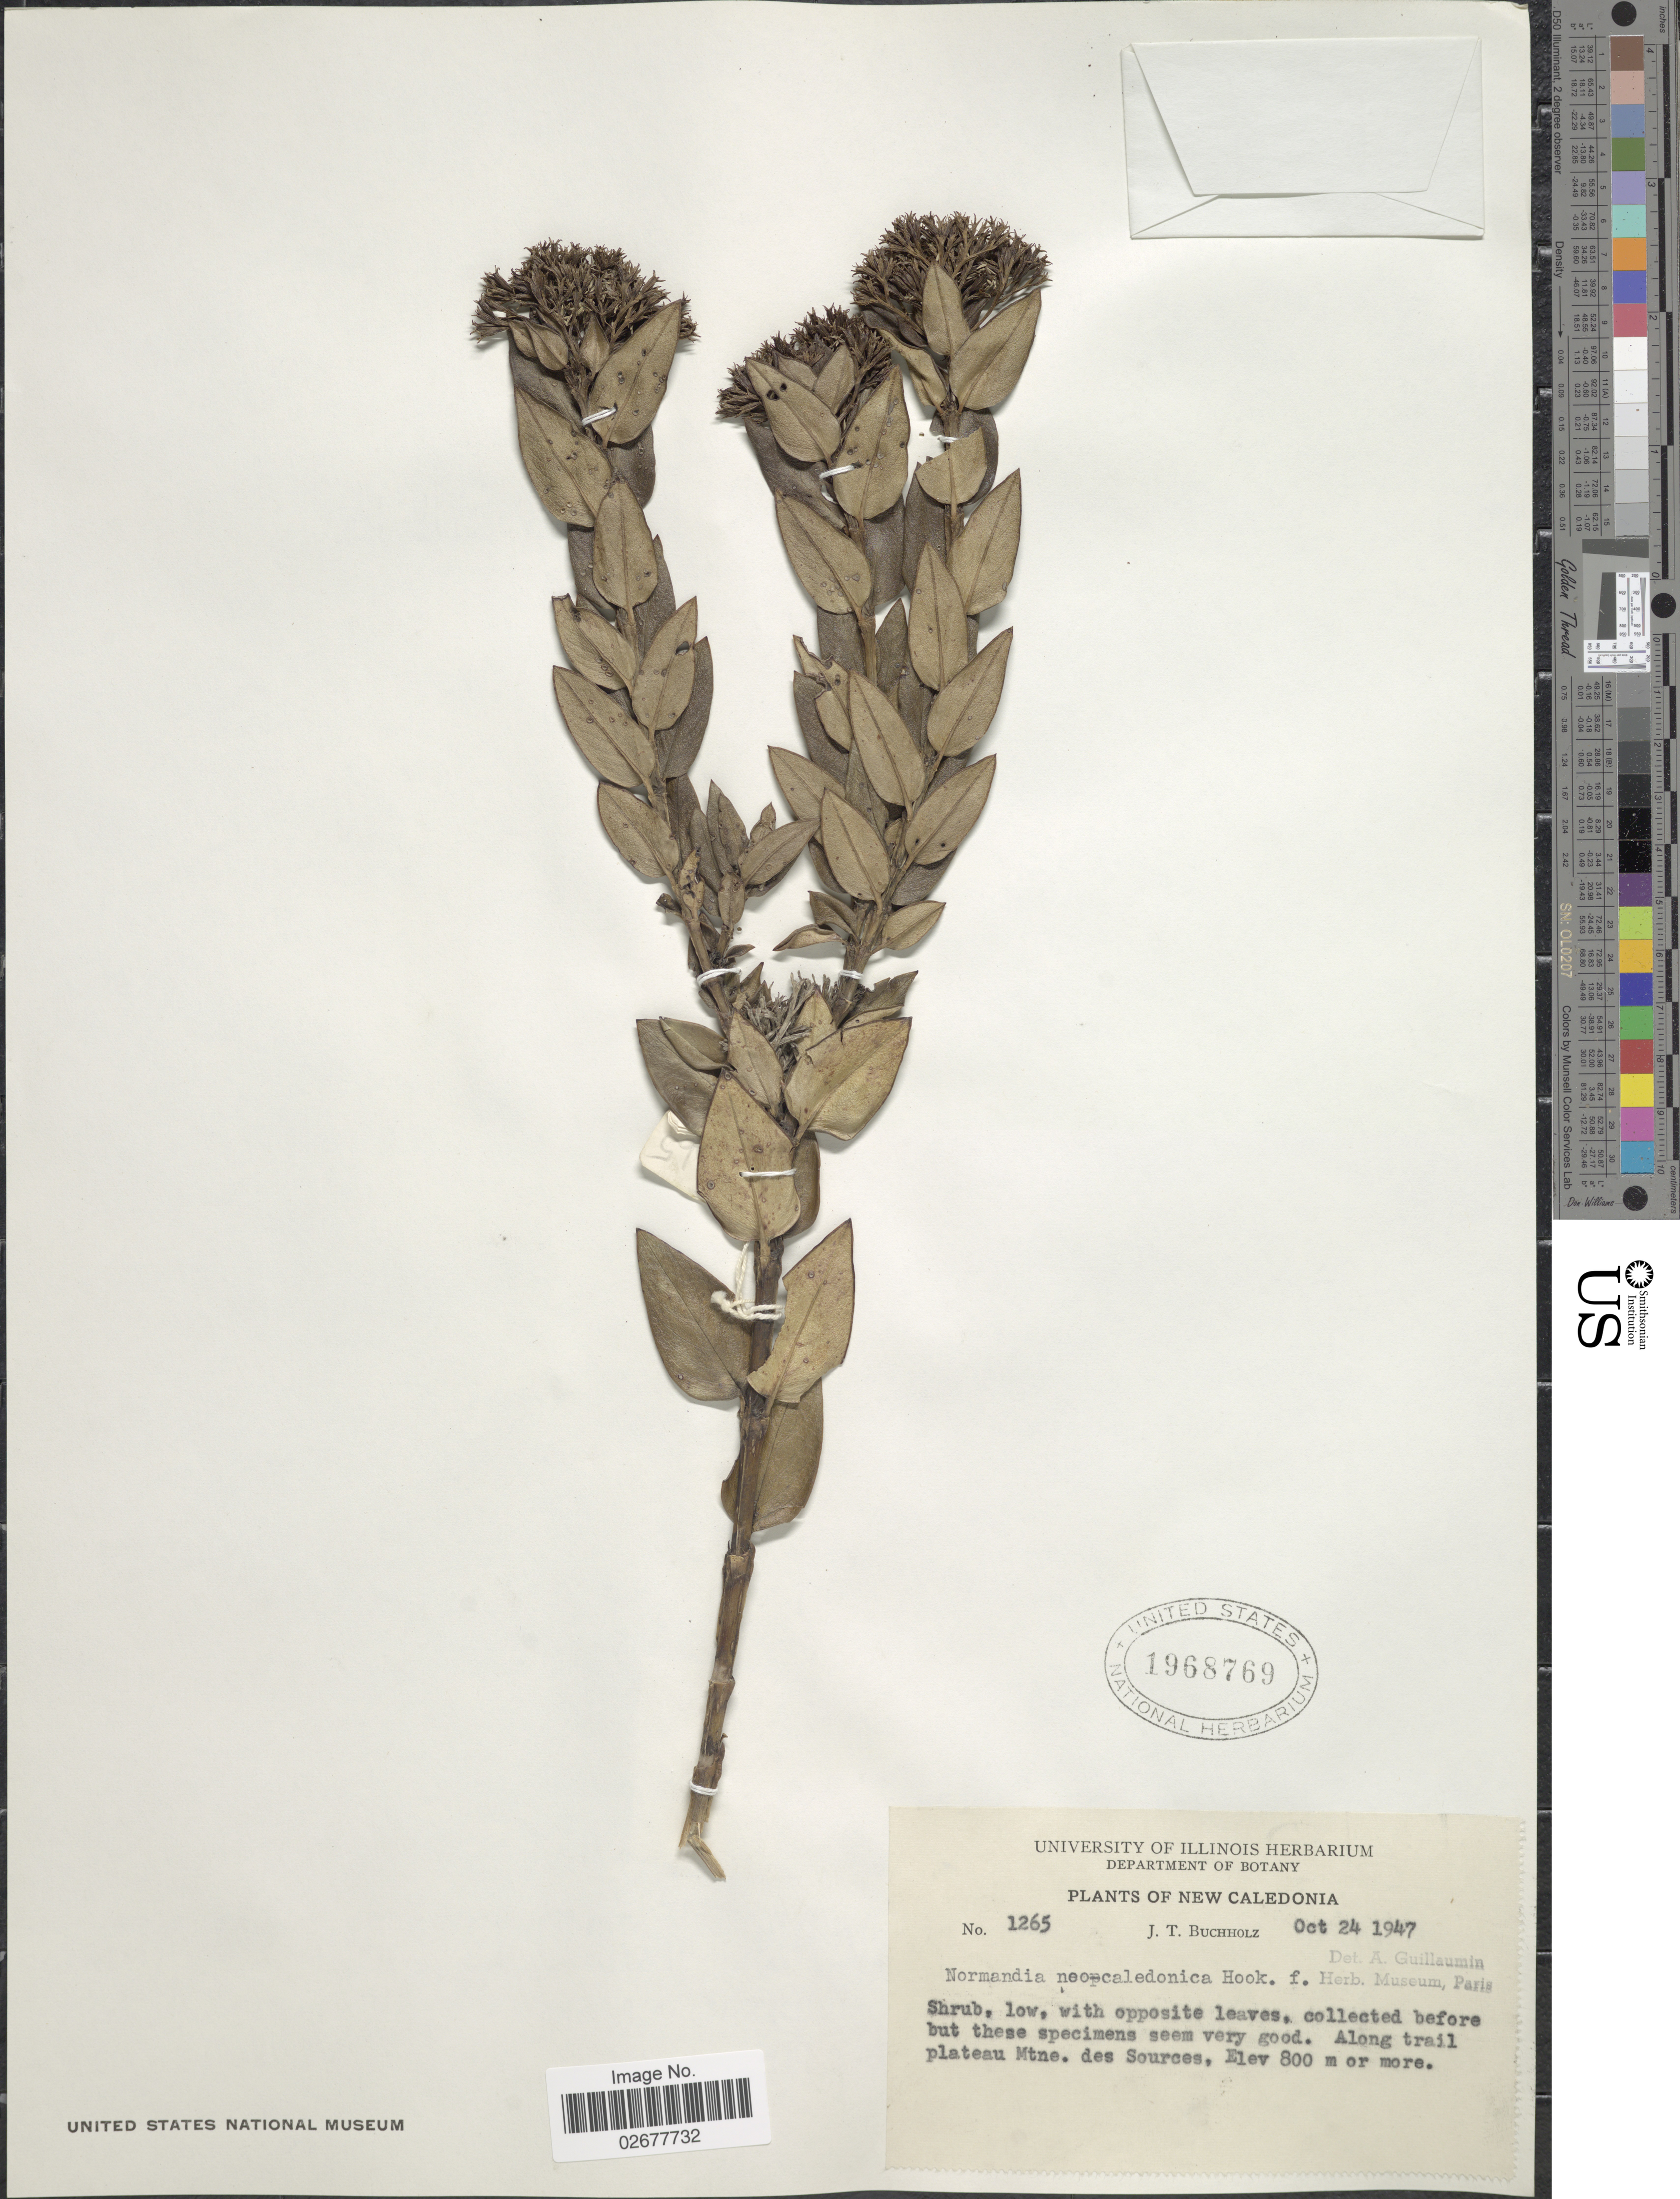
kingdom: Plantae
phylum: Tracheophyta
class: Magnoliopsida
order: Gentianales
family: Rubiaceae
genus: Normandia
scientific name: Normandia neocaledonica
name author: Hook. f.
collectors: J. T. Buchholz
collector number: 1265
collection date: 1947-10-24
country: New Caledonia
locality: Along trail plateau Mtne. des Sources.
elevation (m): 800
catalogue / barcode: US 1968769